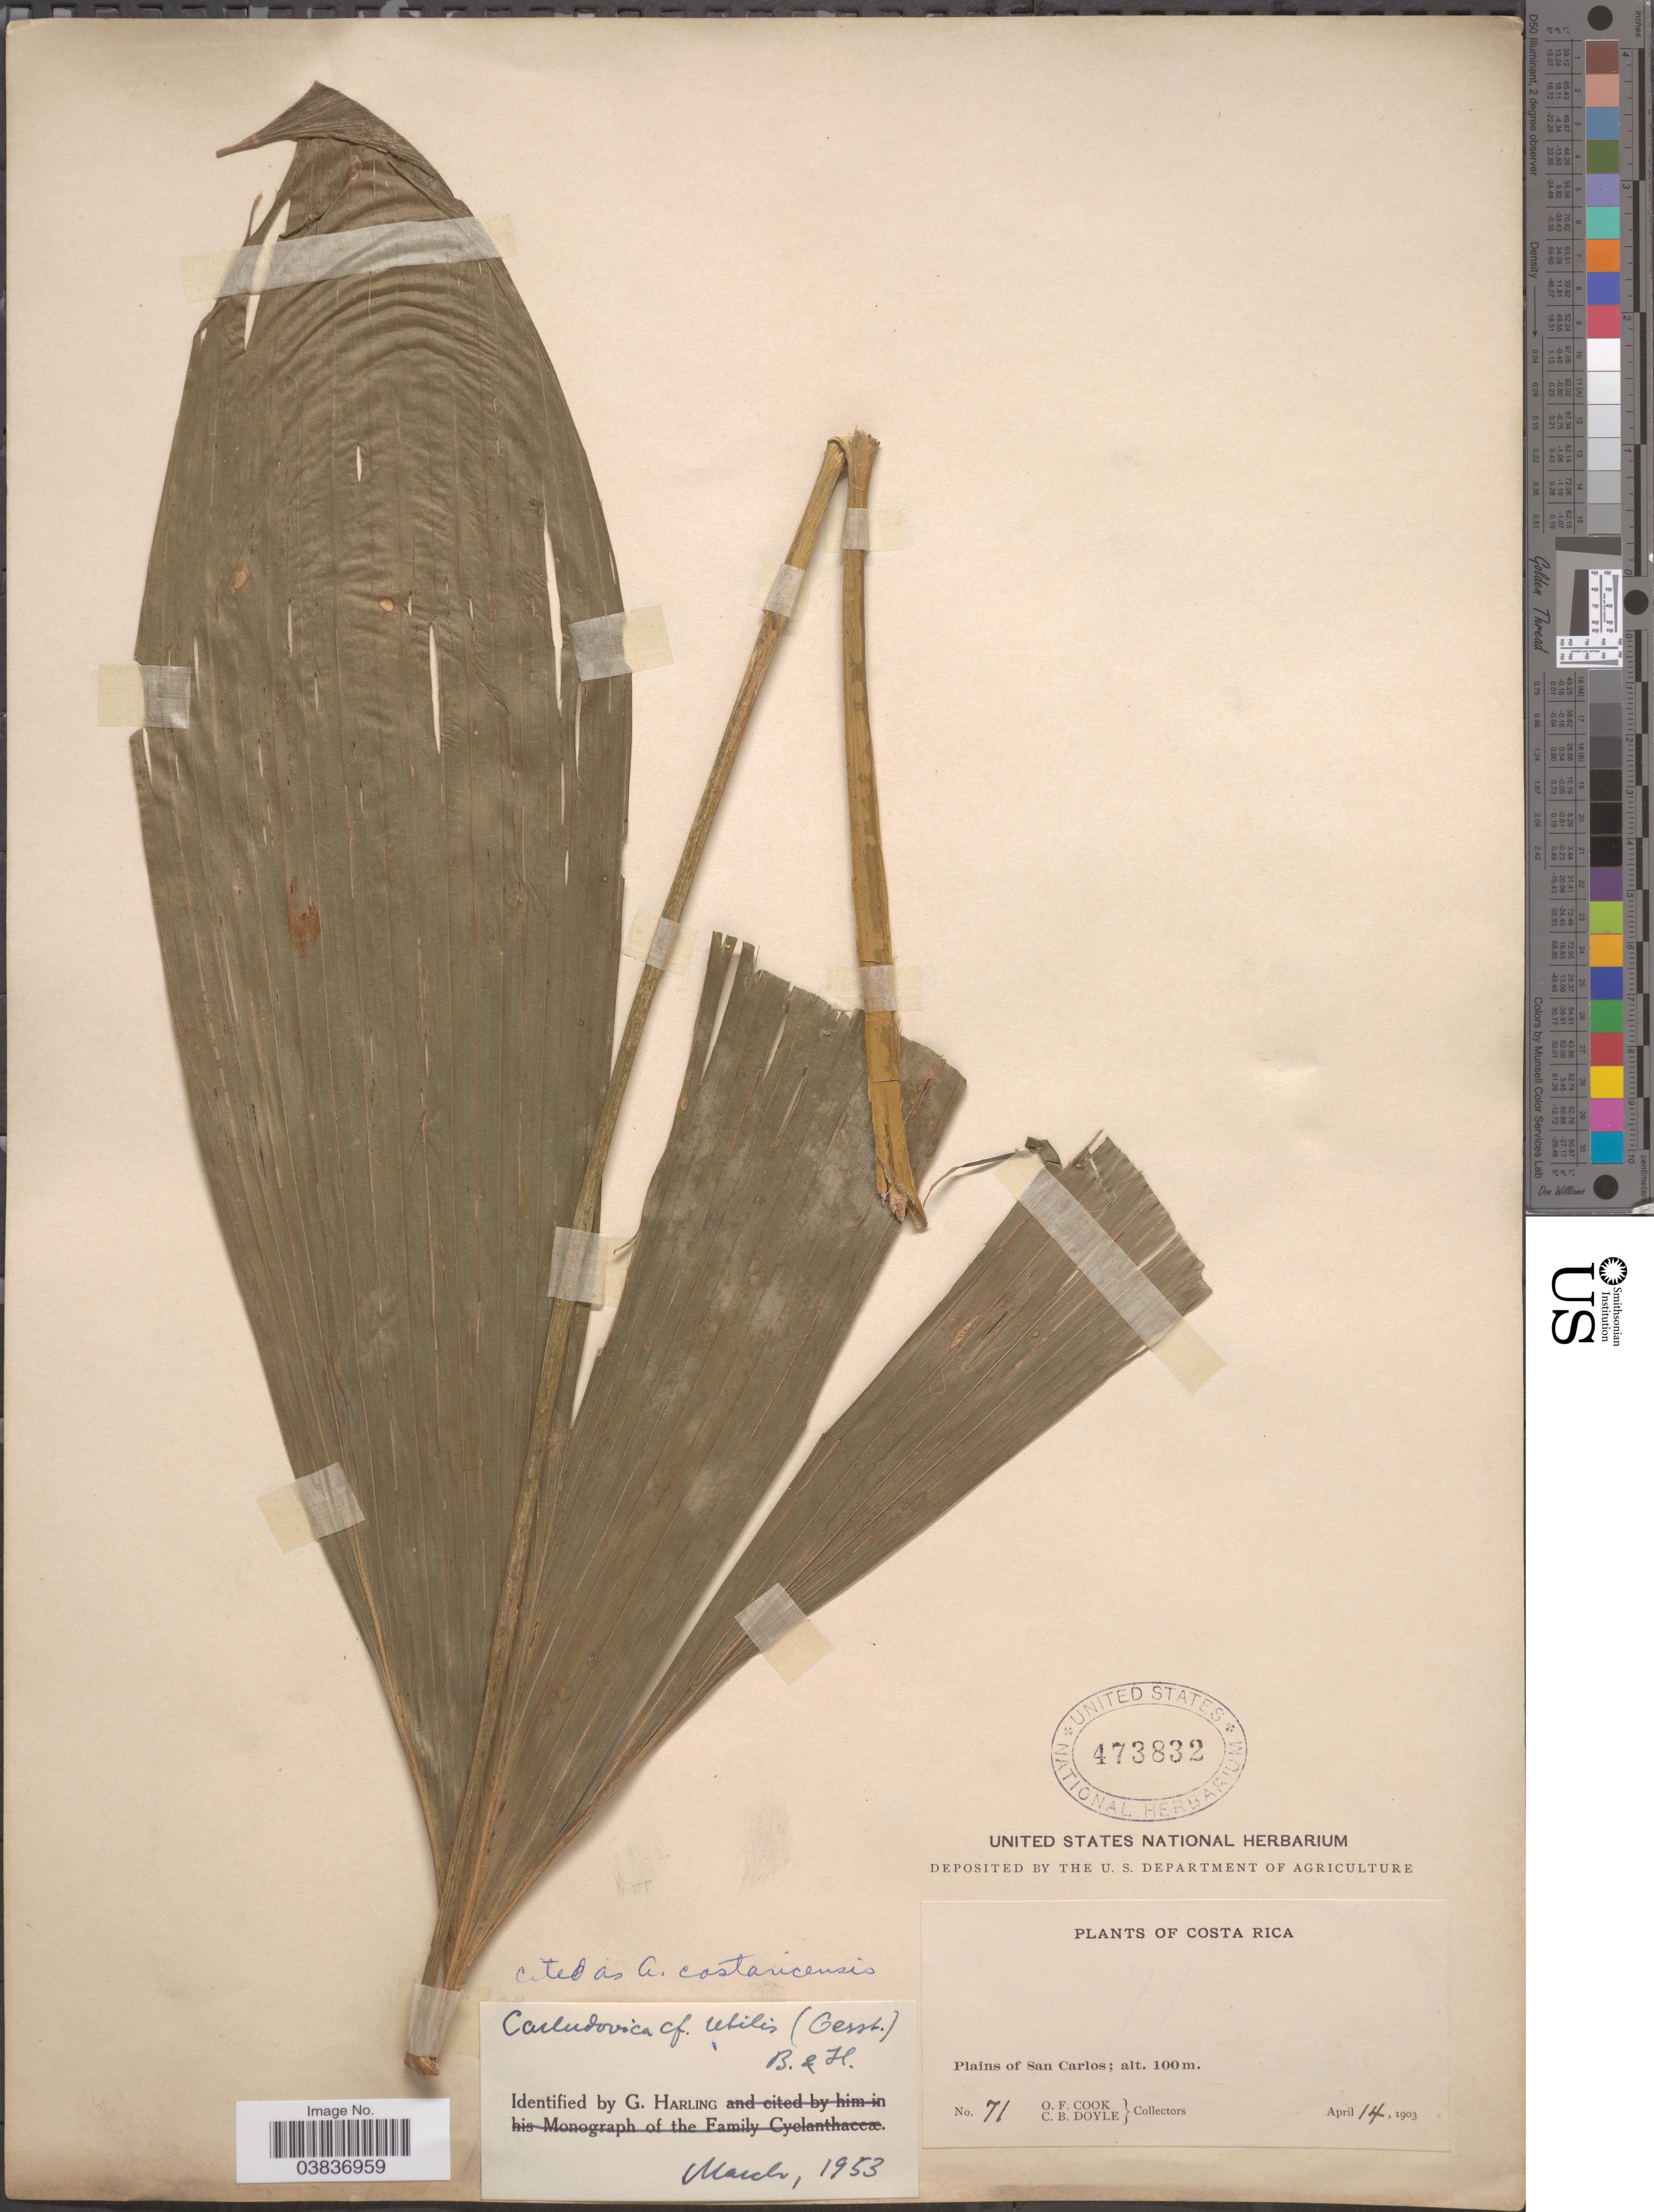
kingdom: Plantae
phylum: Tracheophyta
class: Liliopsida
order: Pandanales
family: Cyclanthaceae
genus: Asplundia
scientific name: Asplundia costaricensis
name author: Harling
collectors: O. F. Cook & C. Doyle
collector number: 71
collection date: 1903-04-14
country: Costa Rica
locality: Plains of San Carlos.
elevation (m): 100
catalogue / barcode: US 473832